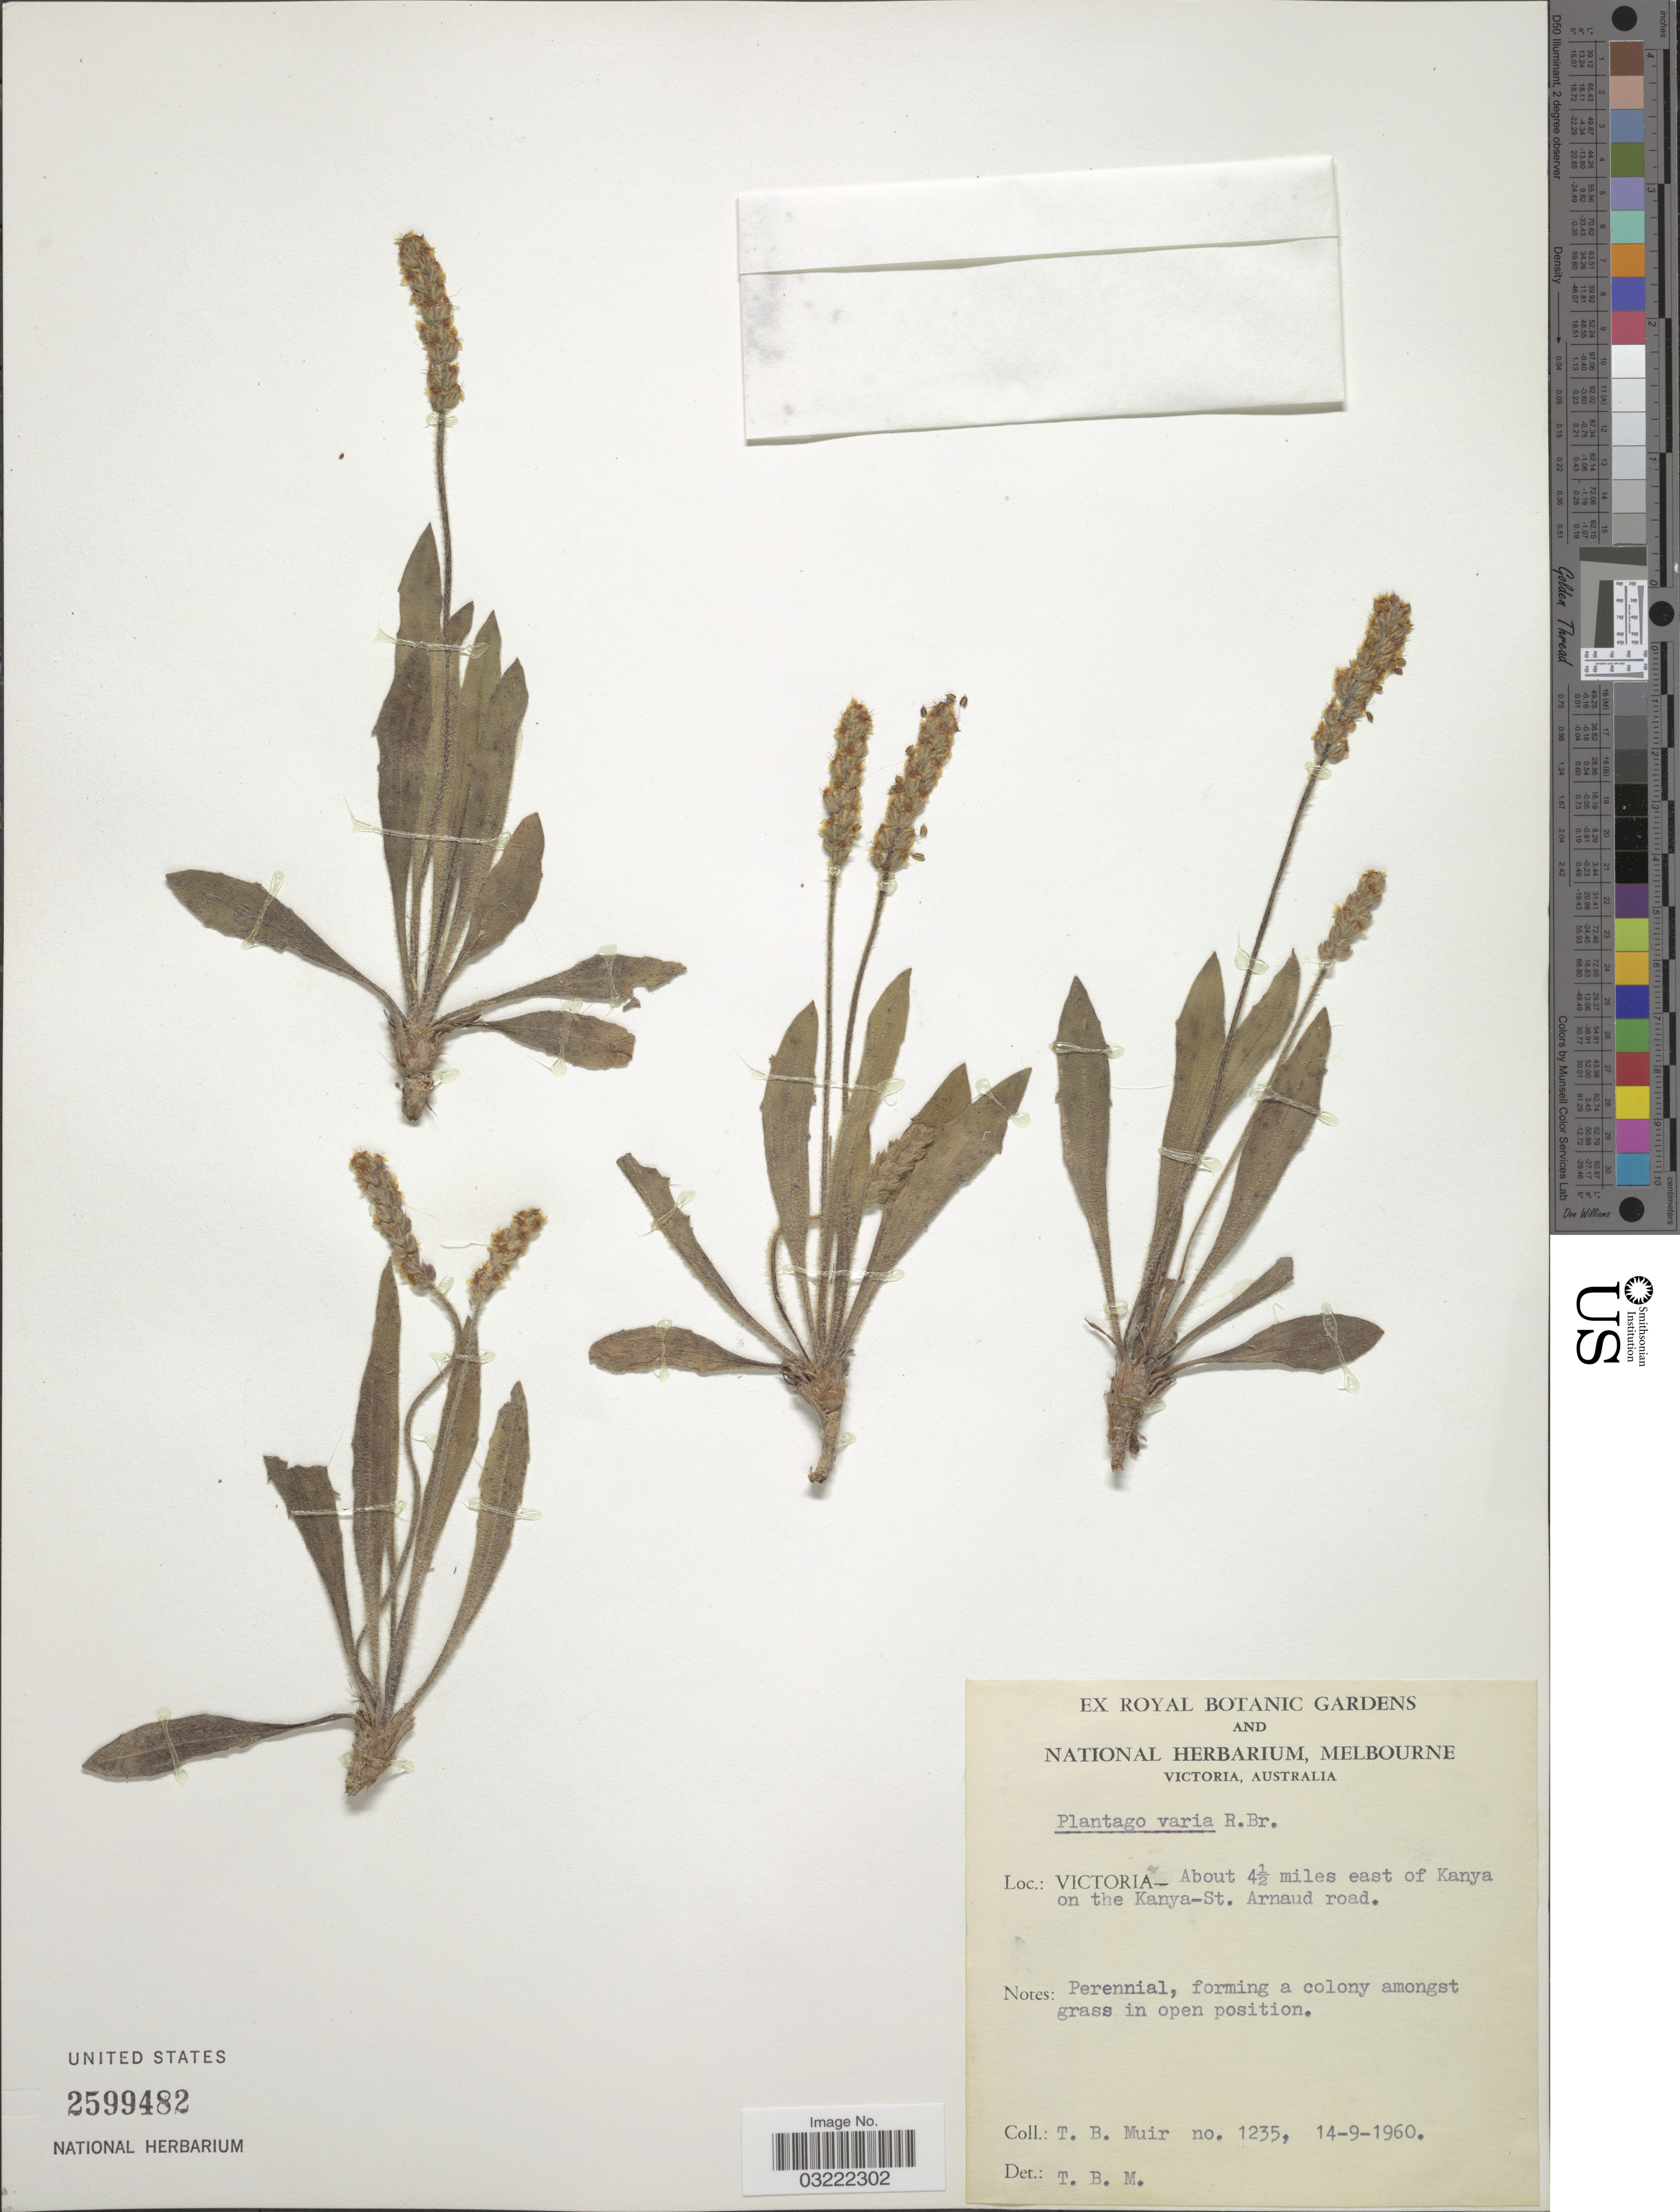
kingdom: Plantae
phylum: Tracheophyta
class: Magnoliopsida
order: Lamiales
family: Plantaginaceae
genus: Plantago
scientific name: Plantago varia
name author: R. Br.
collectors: T. Muir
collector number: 1235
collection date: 1960-09-14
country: Australia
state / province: Victoria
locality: Victoria - About 4½ miles east of Kanya on the Kanya - St. Arnaud road.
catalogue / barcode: US 2599482